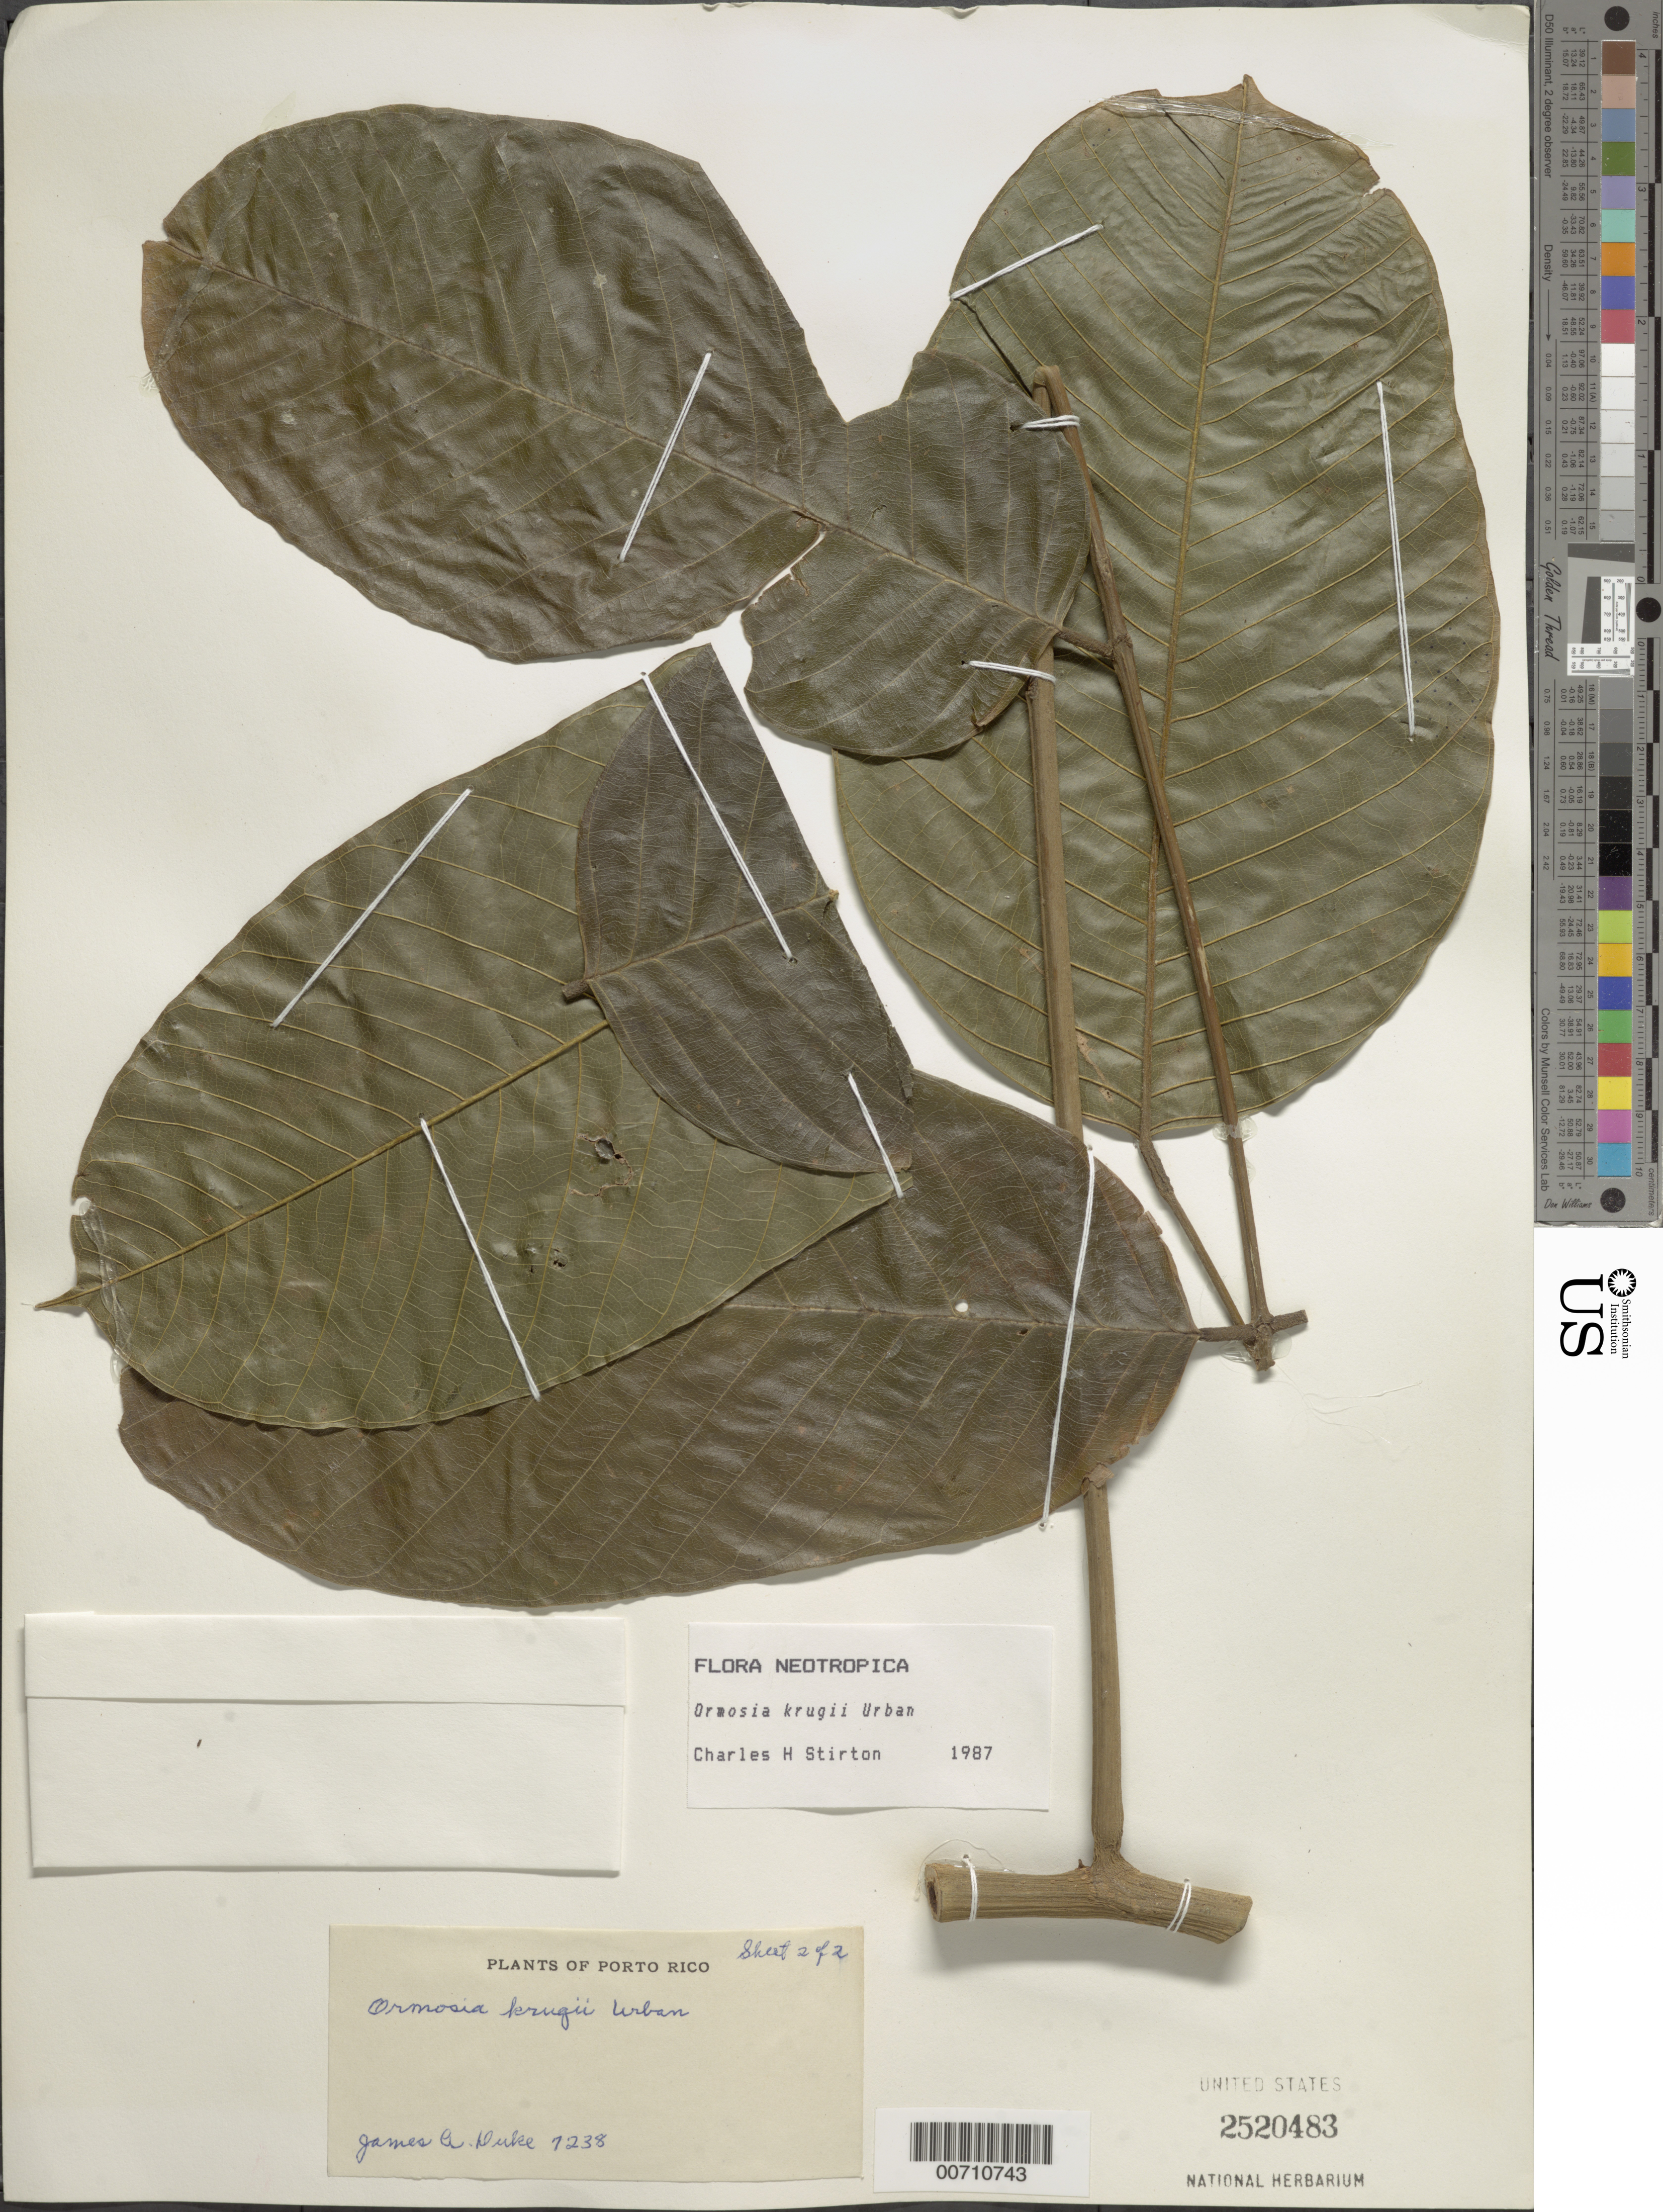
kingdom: Plantae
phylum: Tracheophyta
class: Magnoliopsida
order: Fabales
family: Fabaceae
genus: Ormosia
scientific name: Ormosia krugii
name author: Urb.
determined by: Stirton, Charles H.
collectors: J. A. Duke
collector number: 7238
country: Puerto Rico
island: Greater Antilles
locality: Sierra de Naguabo ad Rio Blanco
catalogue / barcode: US 2520483